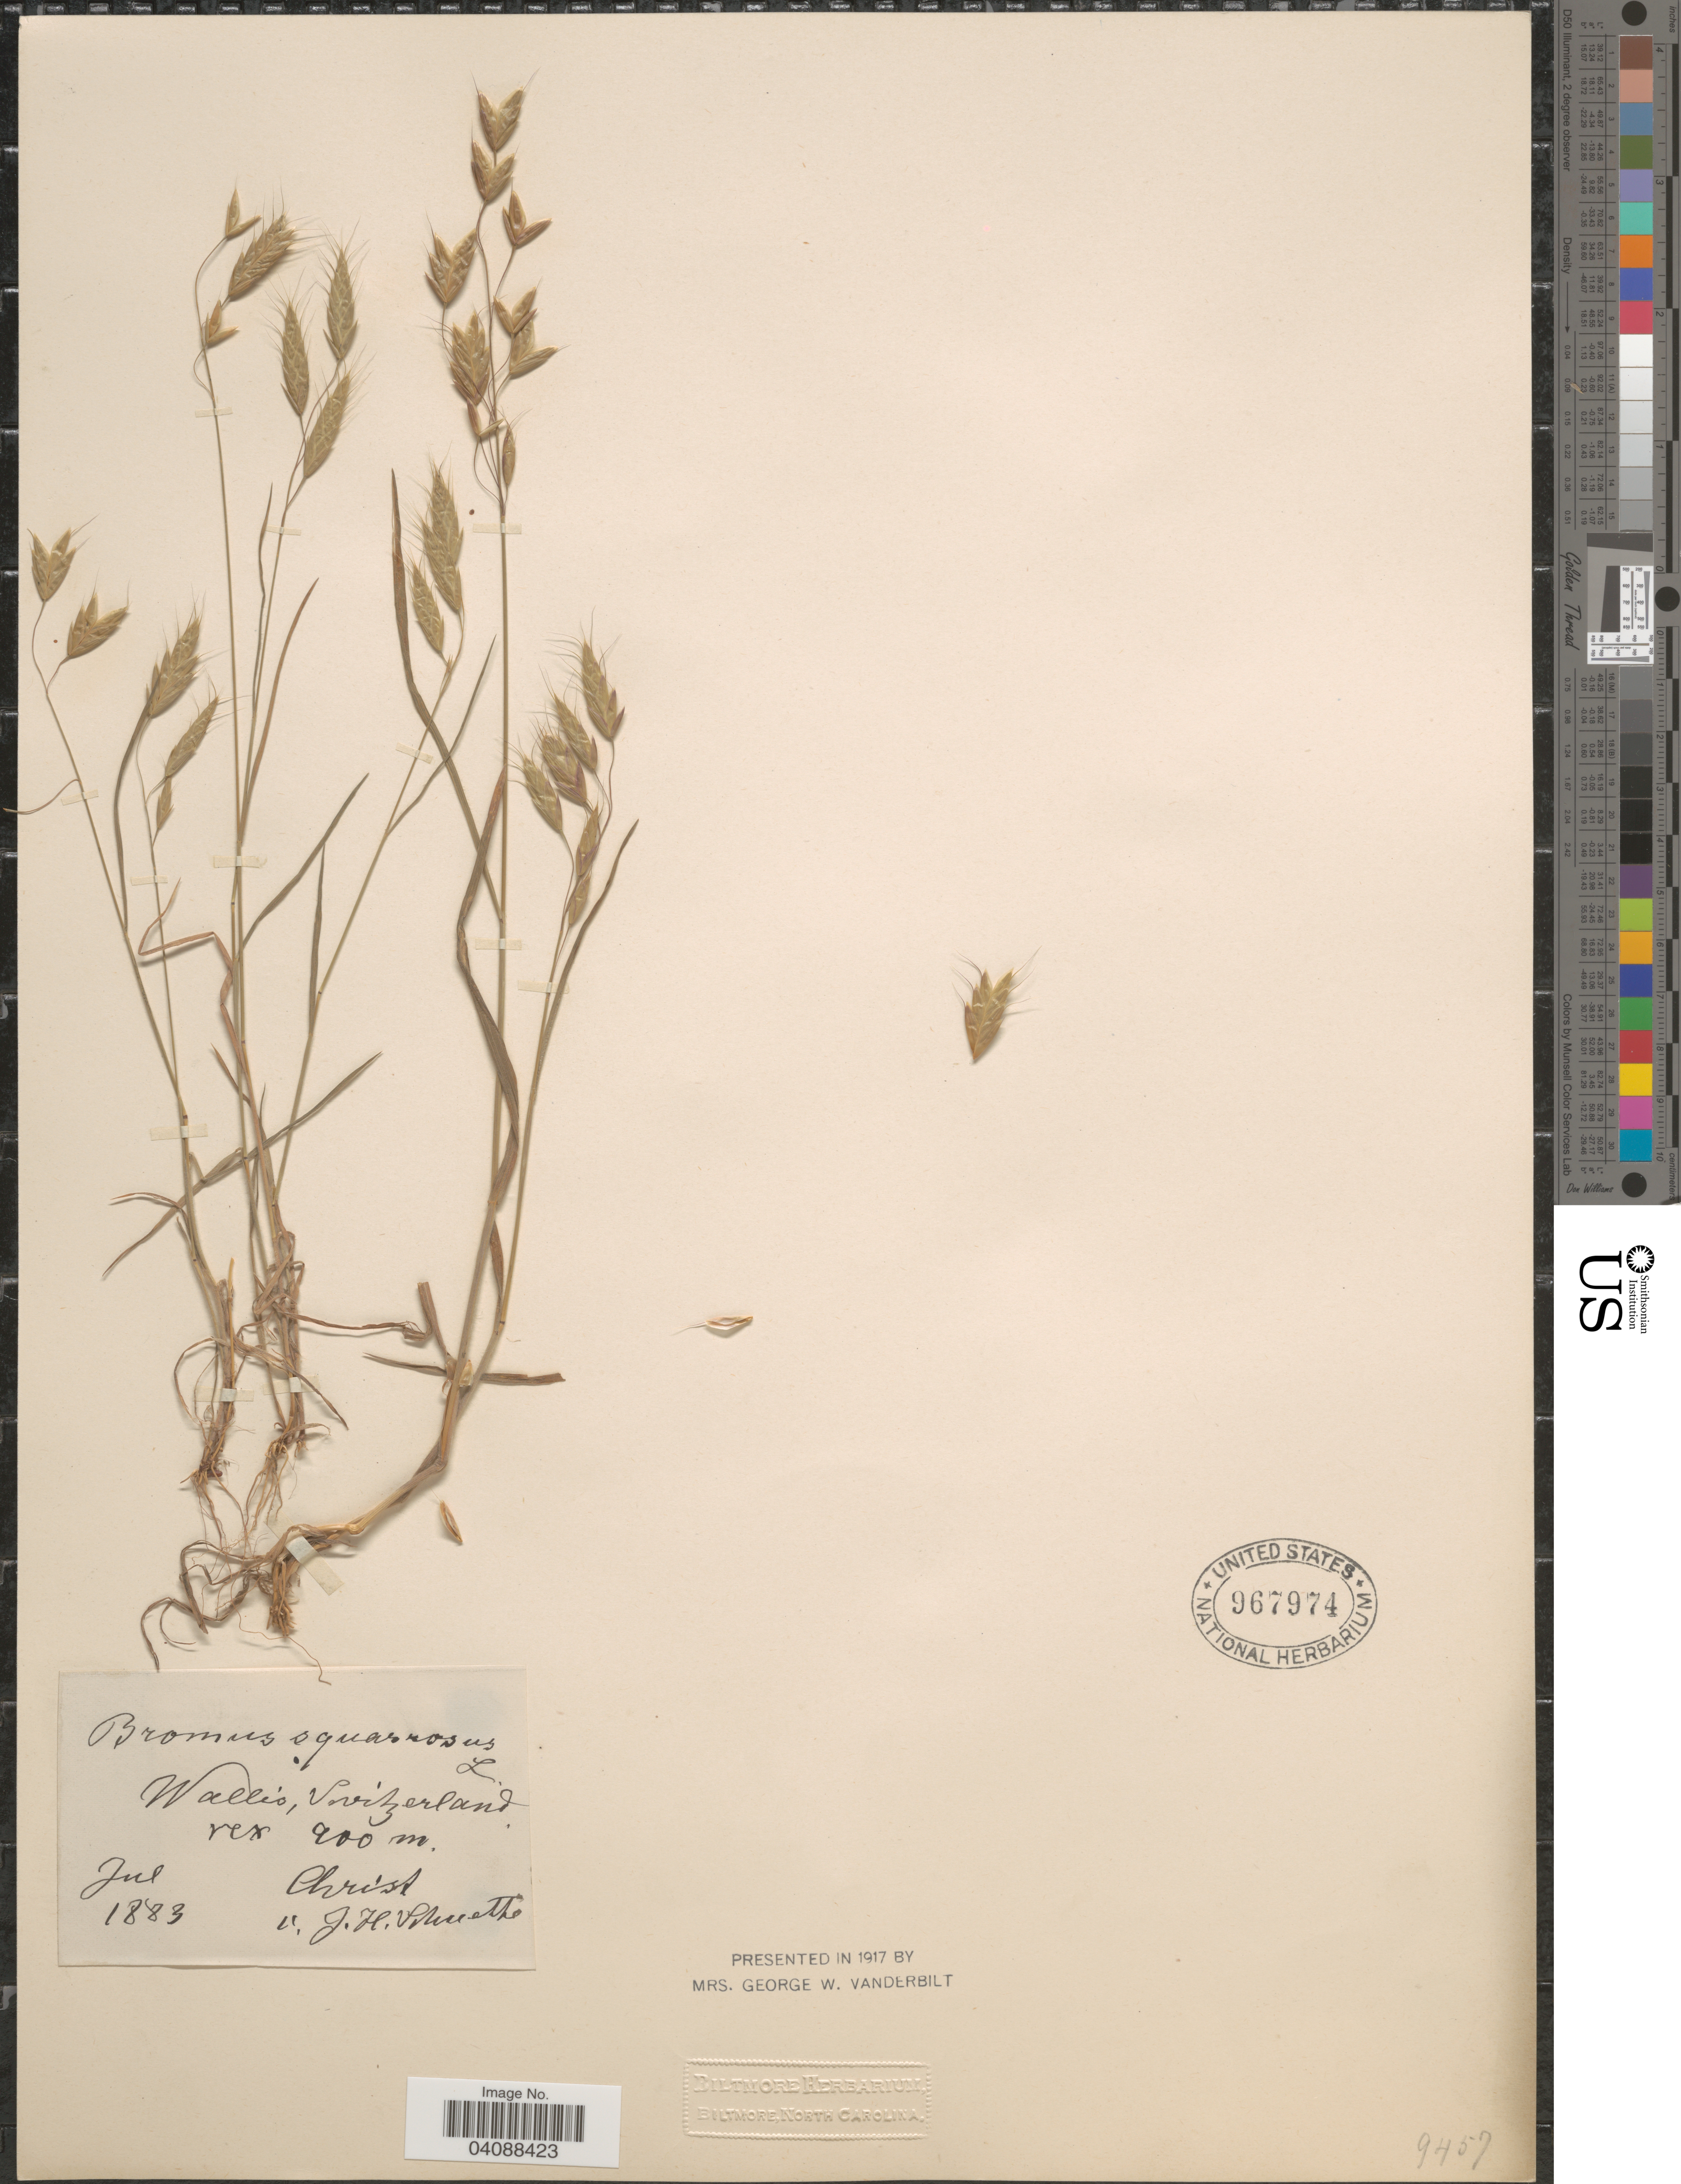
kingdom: Plantae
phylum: Tracheophyta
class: Liliopsida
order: Poales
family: Poaceae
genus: Bromus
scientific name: Bromus squarrosus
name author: L.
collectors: J. H. Schuette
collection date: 1883-07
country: Switzerland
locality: Wallis.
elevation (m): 900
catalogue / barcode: US 967974